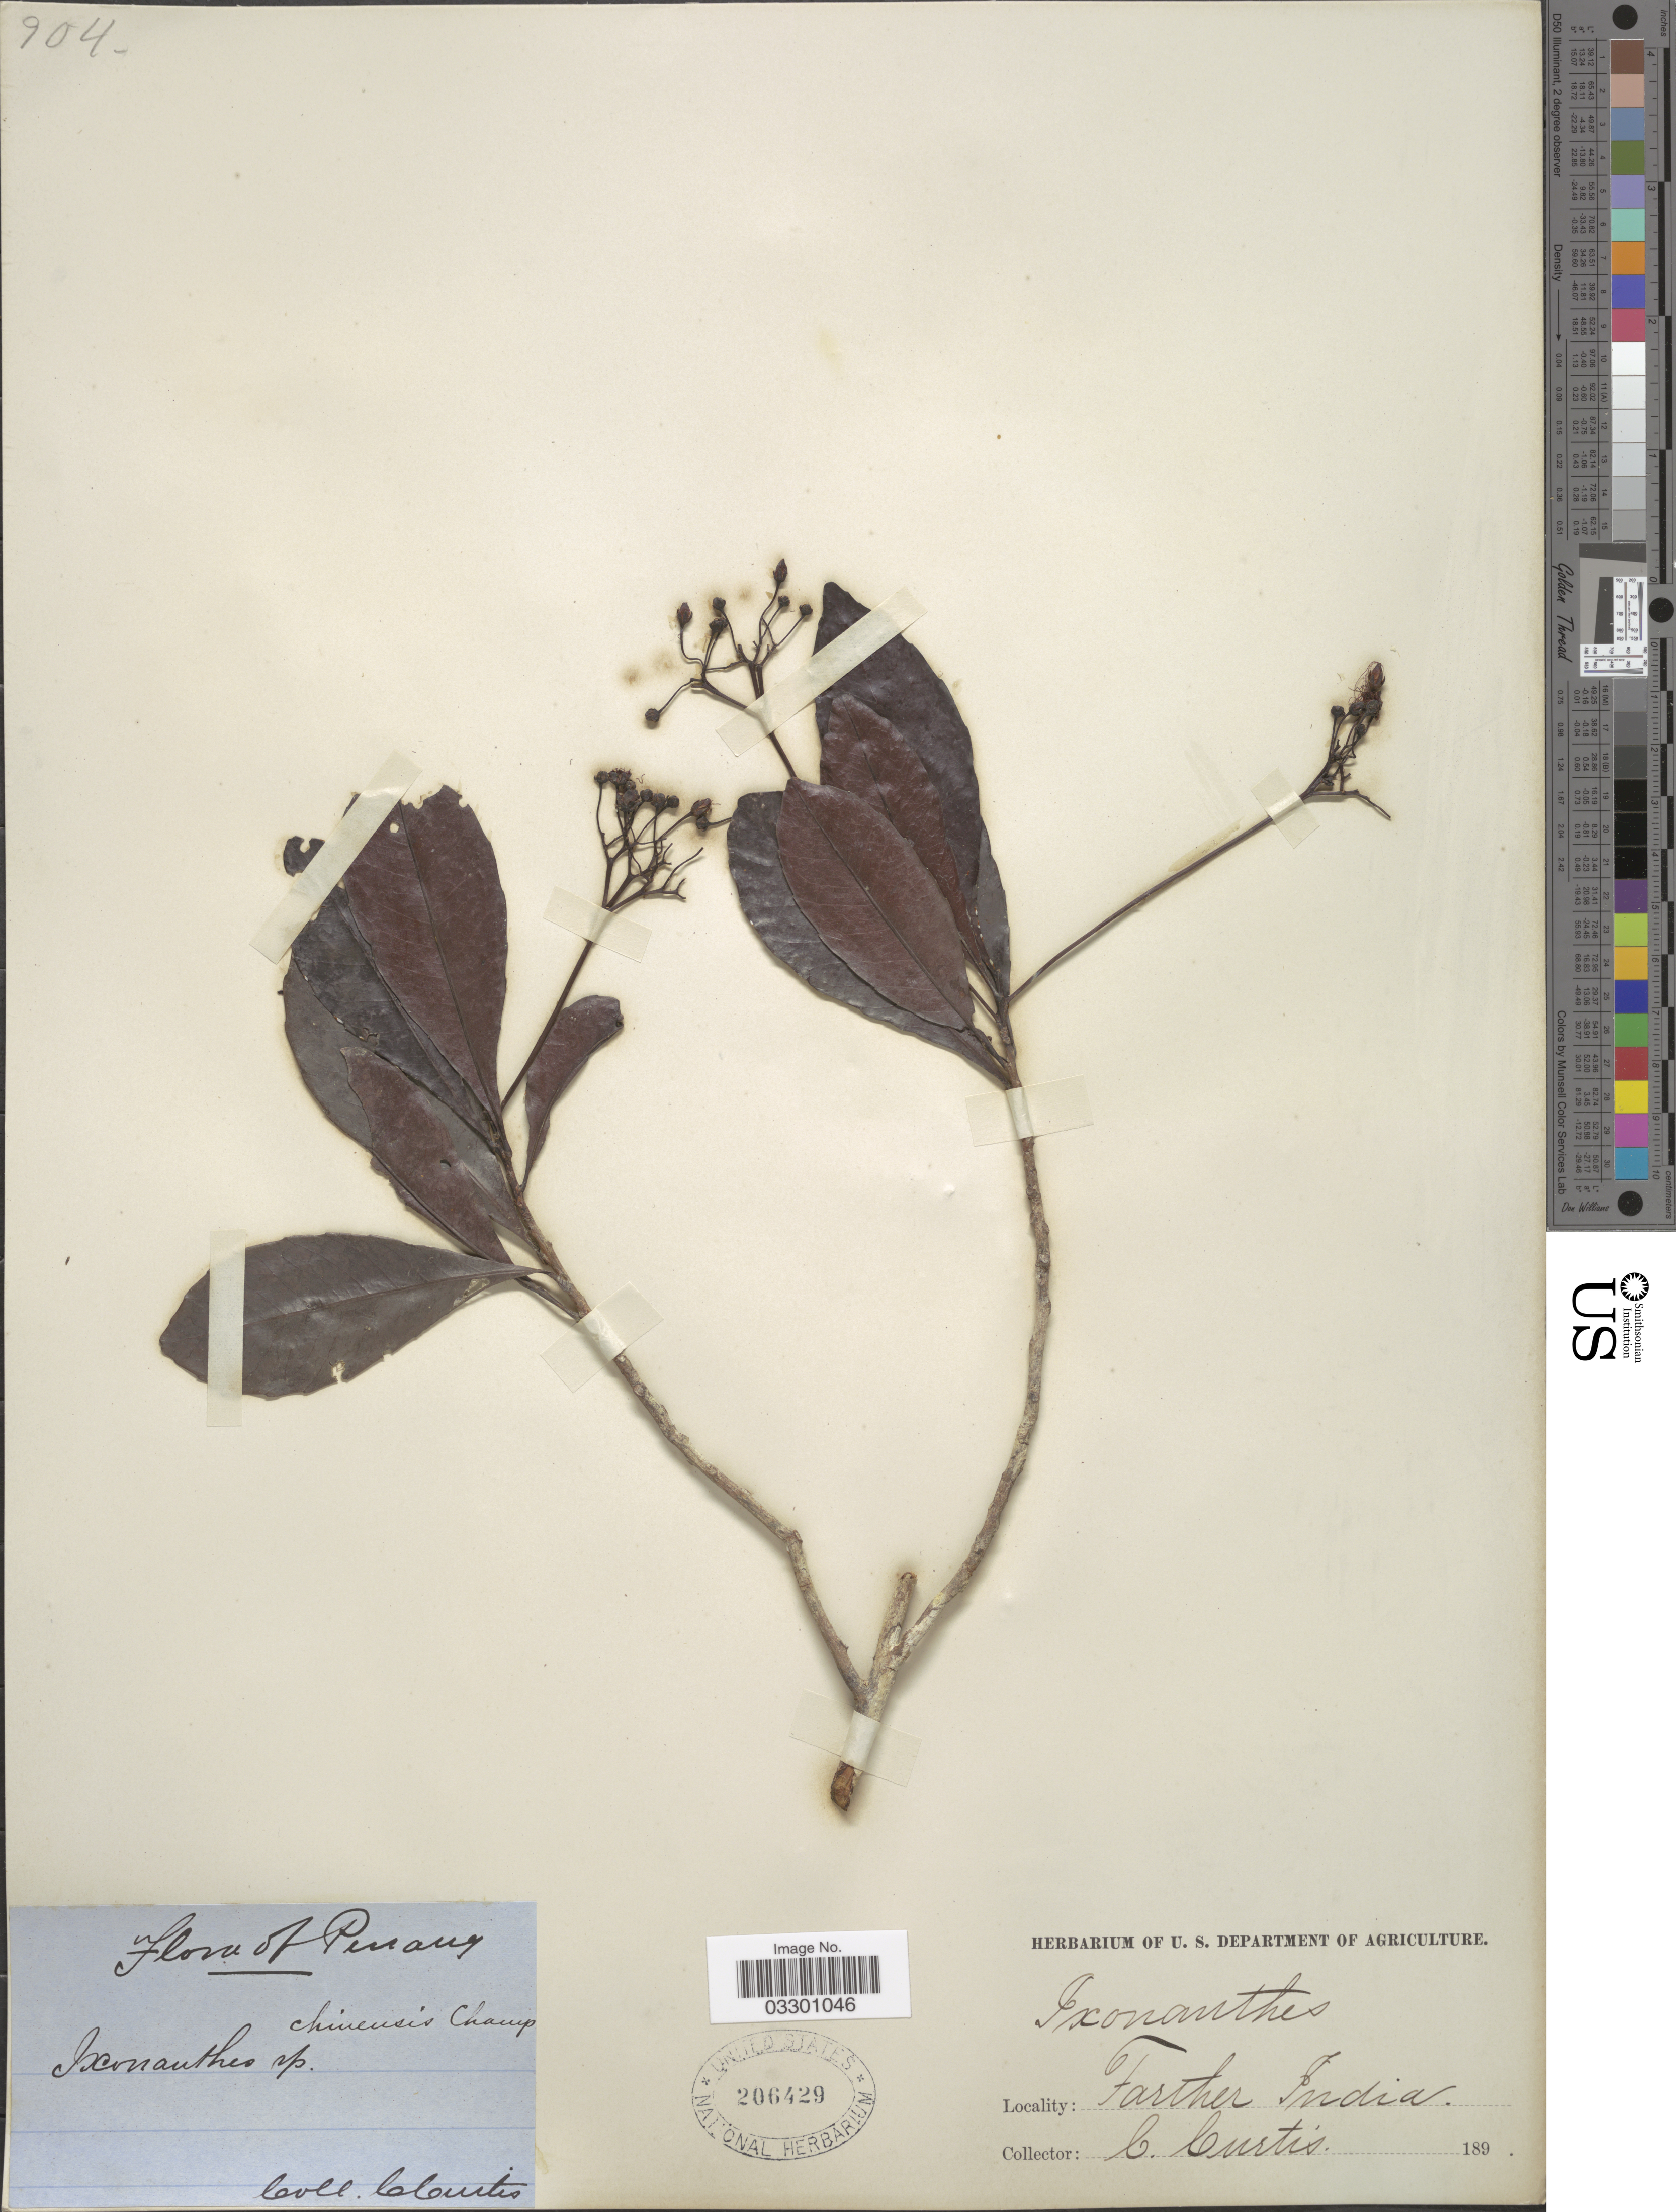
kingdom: Plantae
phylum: Tracheophyta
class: Magnoliopsida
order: Malpighiales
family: Ixonanthaceae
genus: Ixonanthes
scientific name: Ixonanthes reticulata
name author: Jack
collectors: C. Curtis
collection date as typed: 189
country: Malaysia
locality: Penang. Farther India.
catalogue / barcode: US 206429